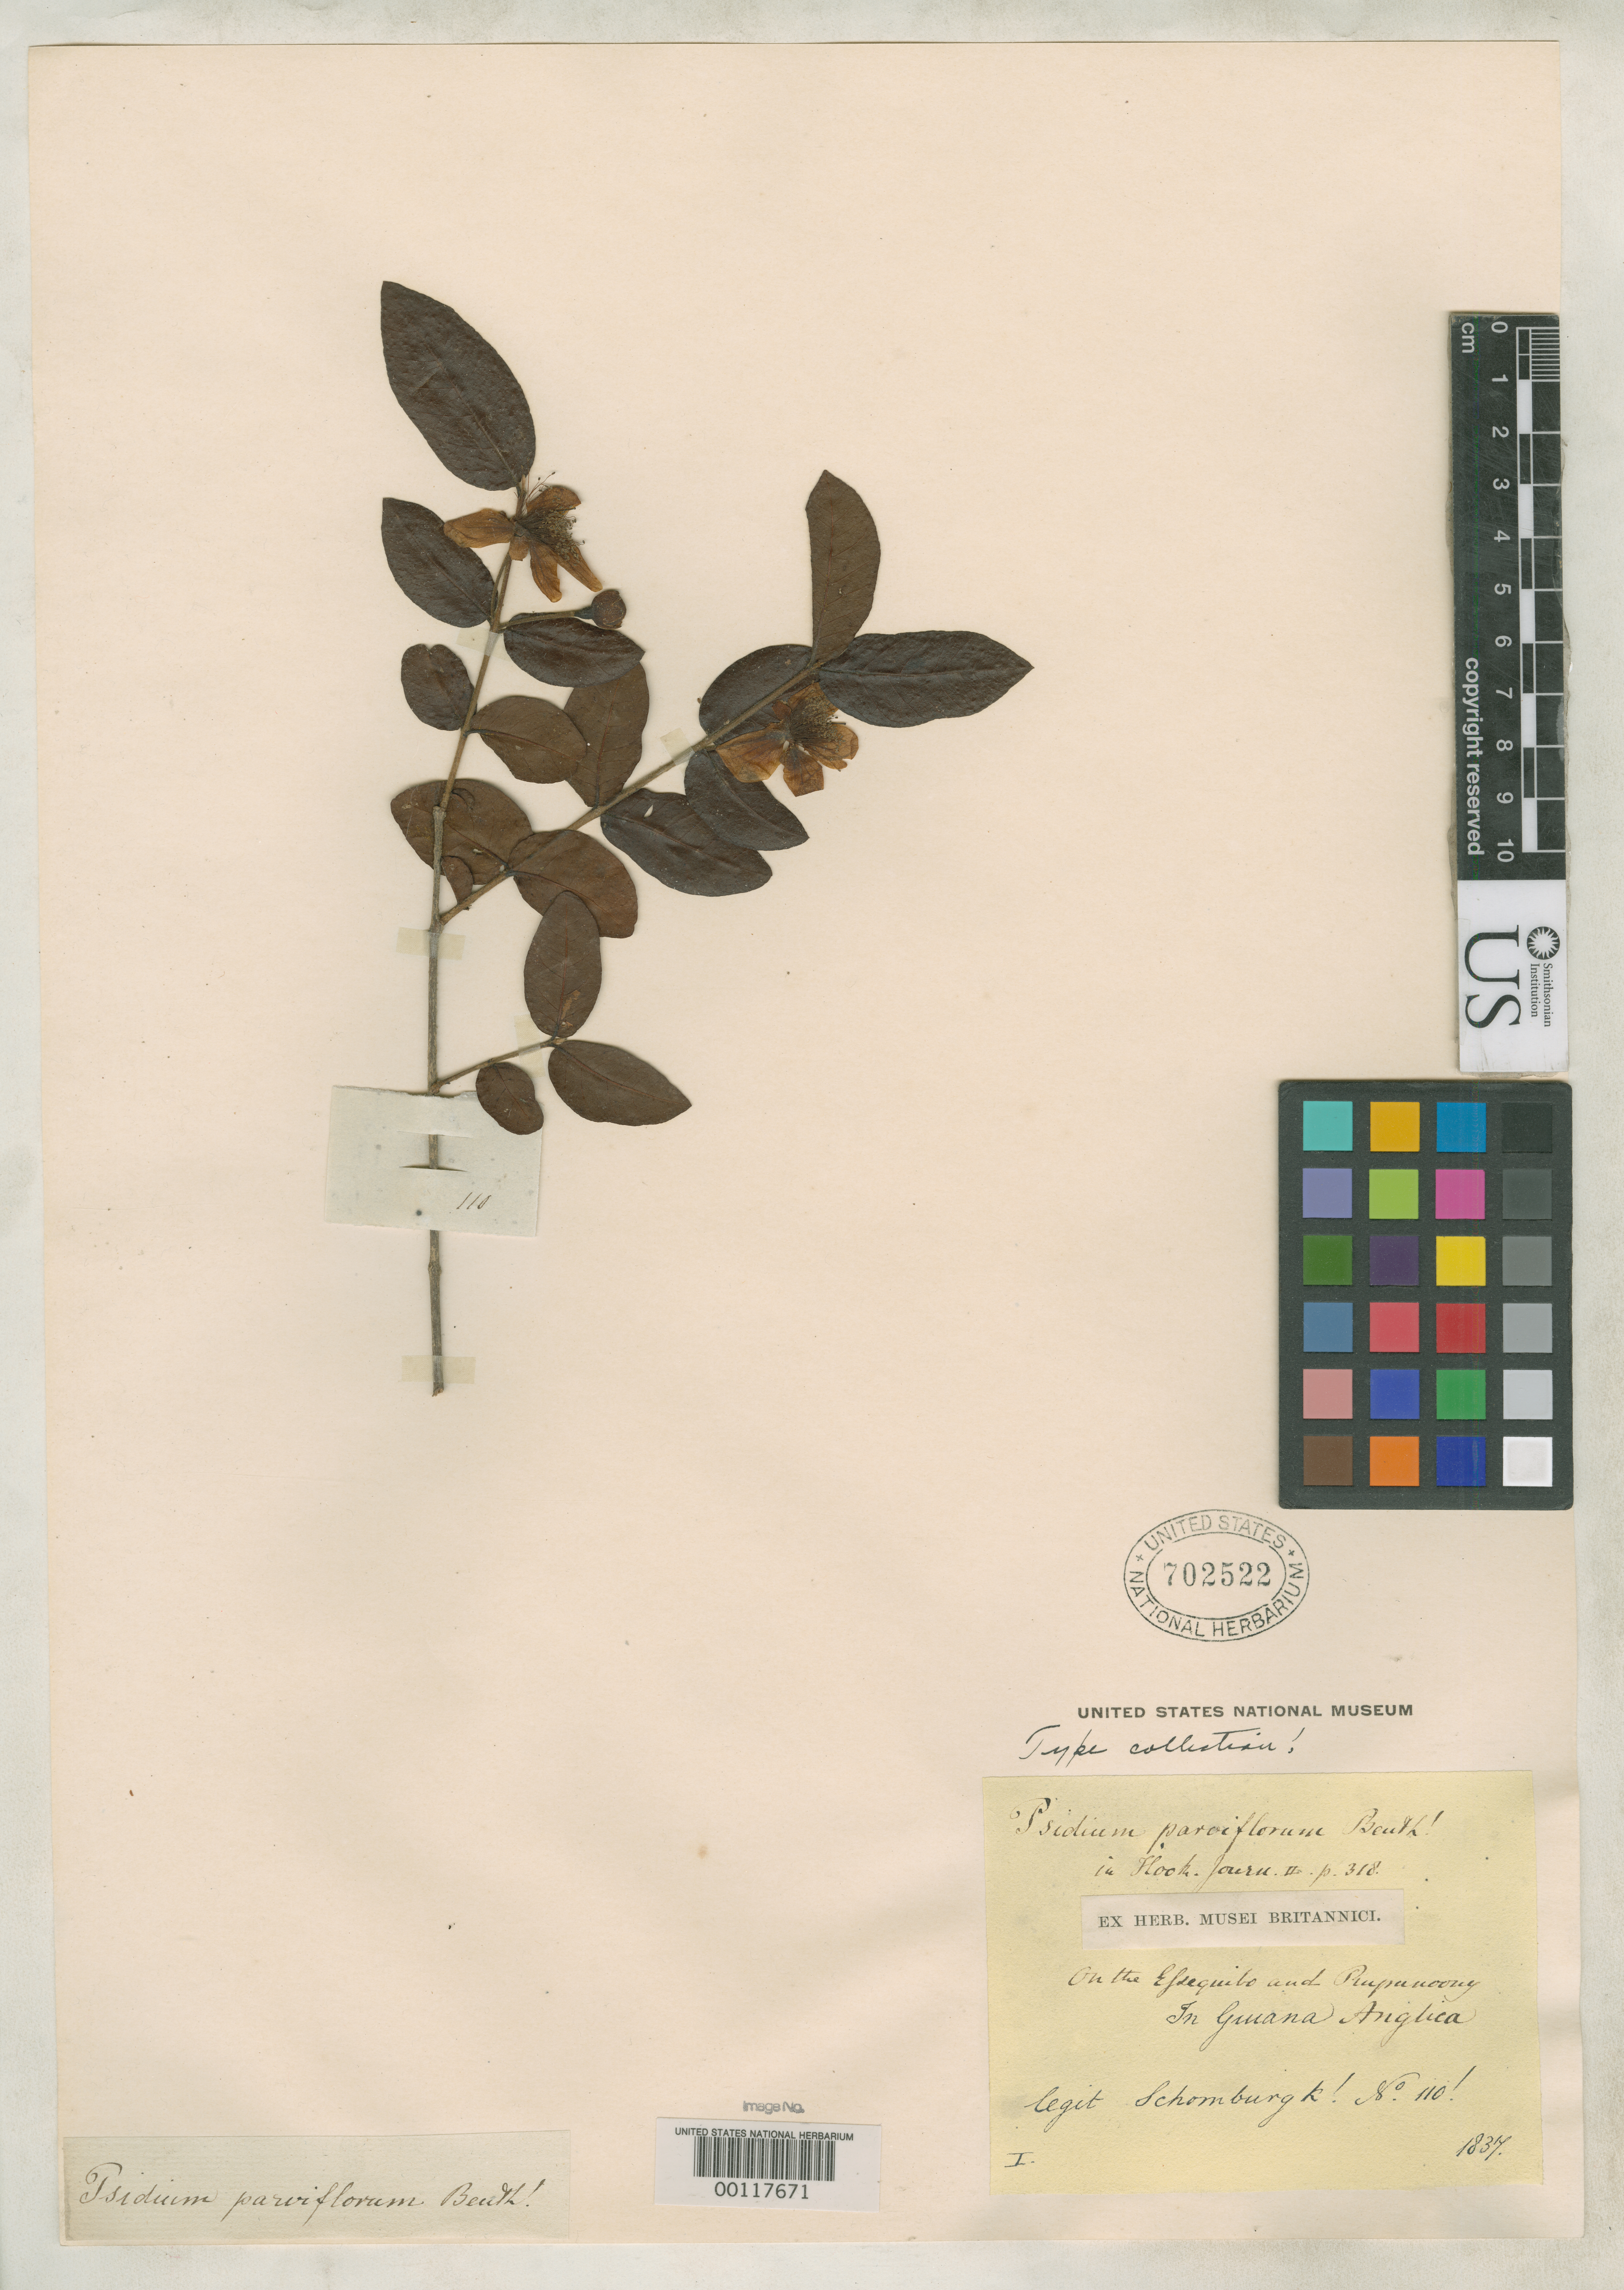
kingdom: Plantae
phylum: Tracheophyta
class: Magnoliopsida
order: Myrtales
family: Myrtaceae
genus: Psidium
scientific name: Psidium parviflorum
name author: Benth.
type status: Isotype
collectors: M. R. Schomburgk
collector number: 110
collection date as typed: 1837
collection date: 1837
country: Guyana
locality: On the Essequibo and Rupunoony.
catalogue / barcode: US 702522